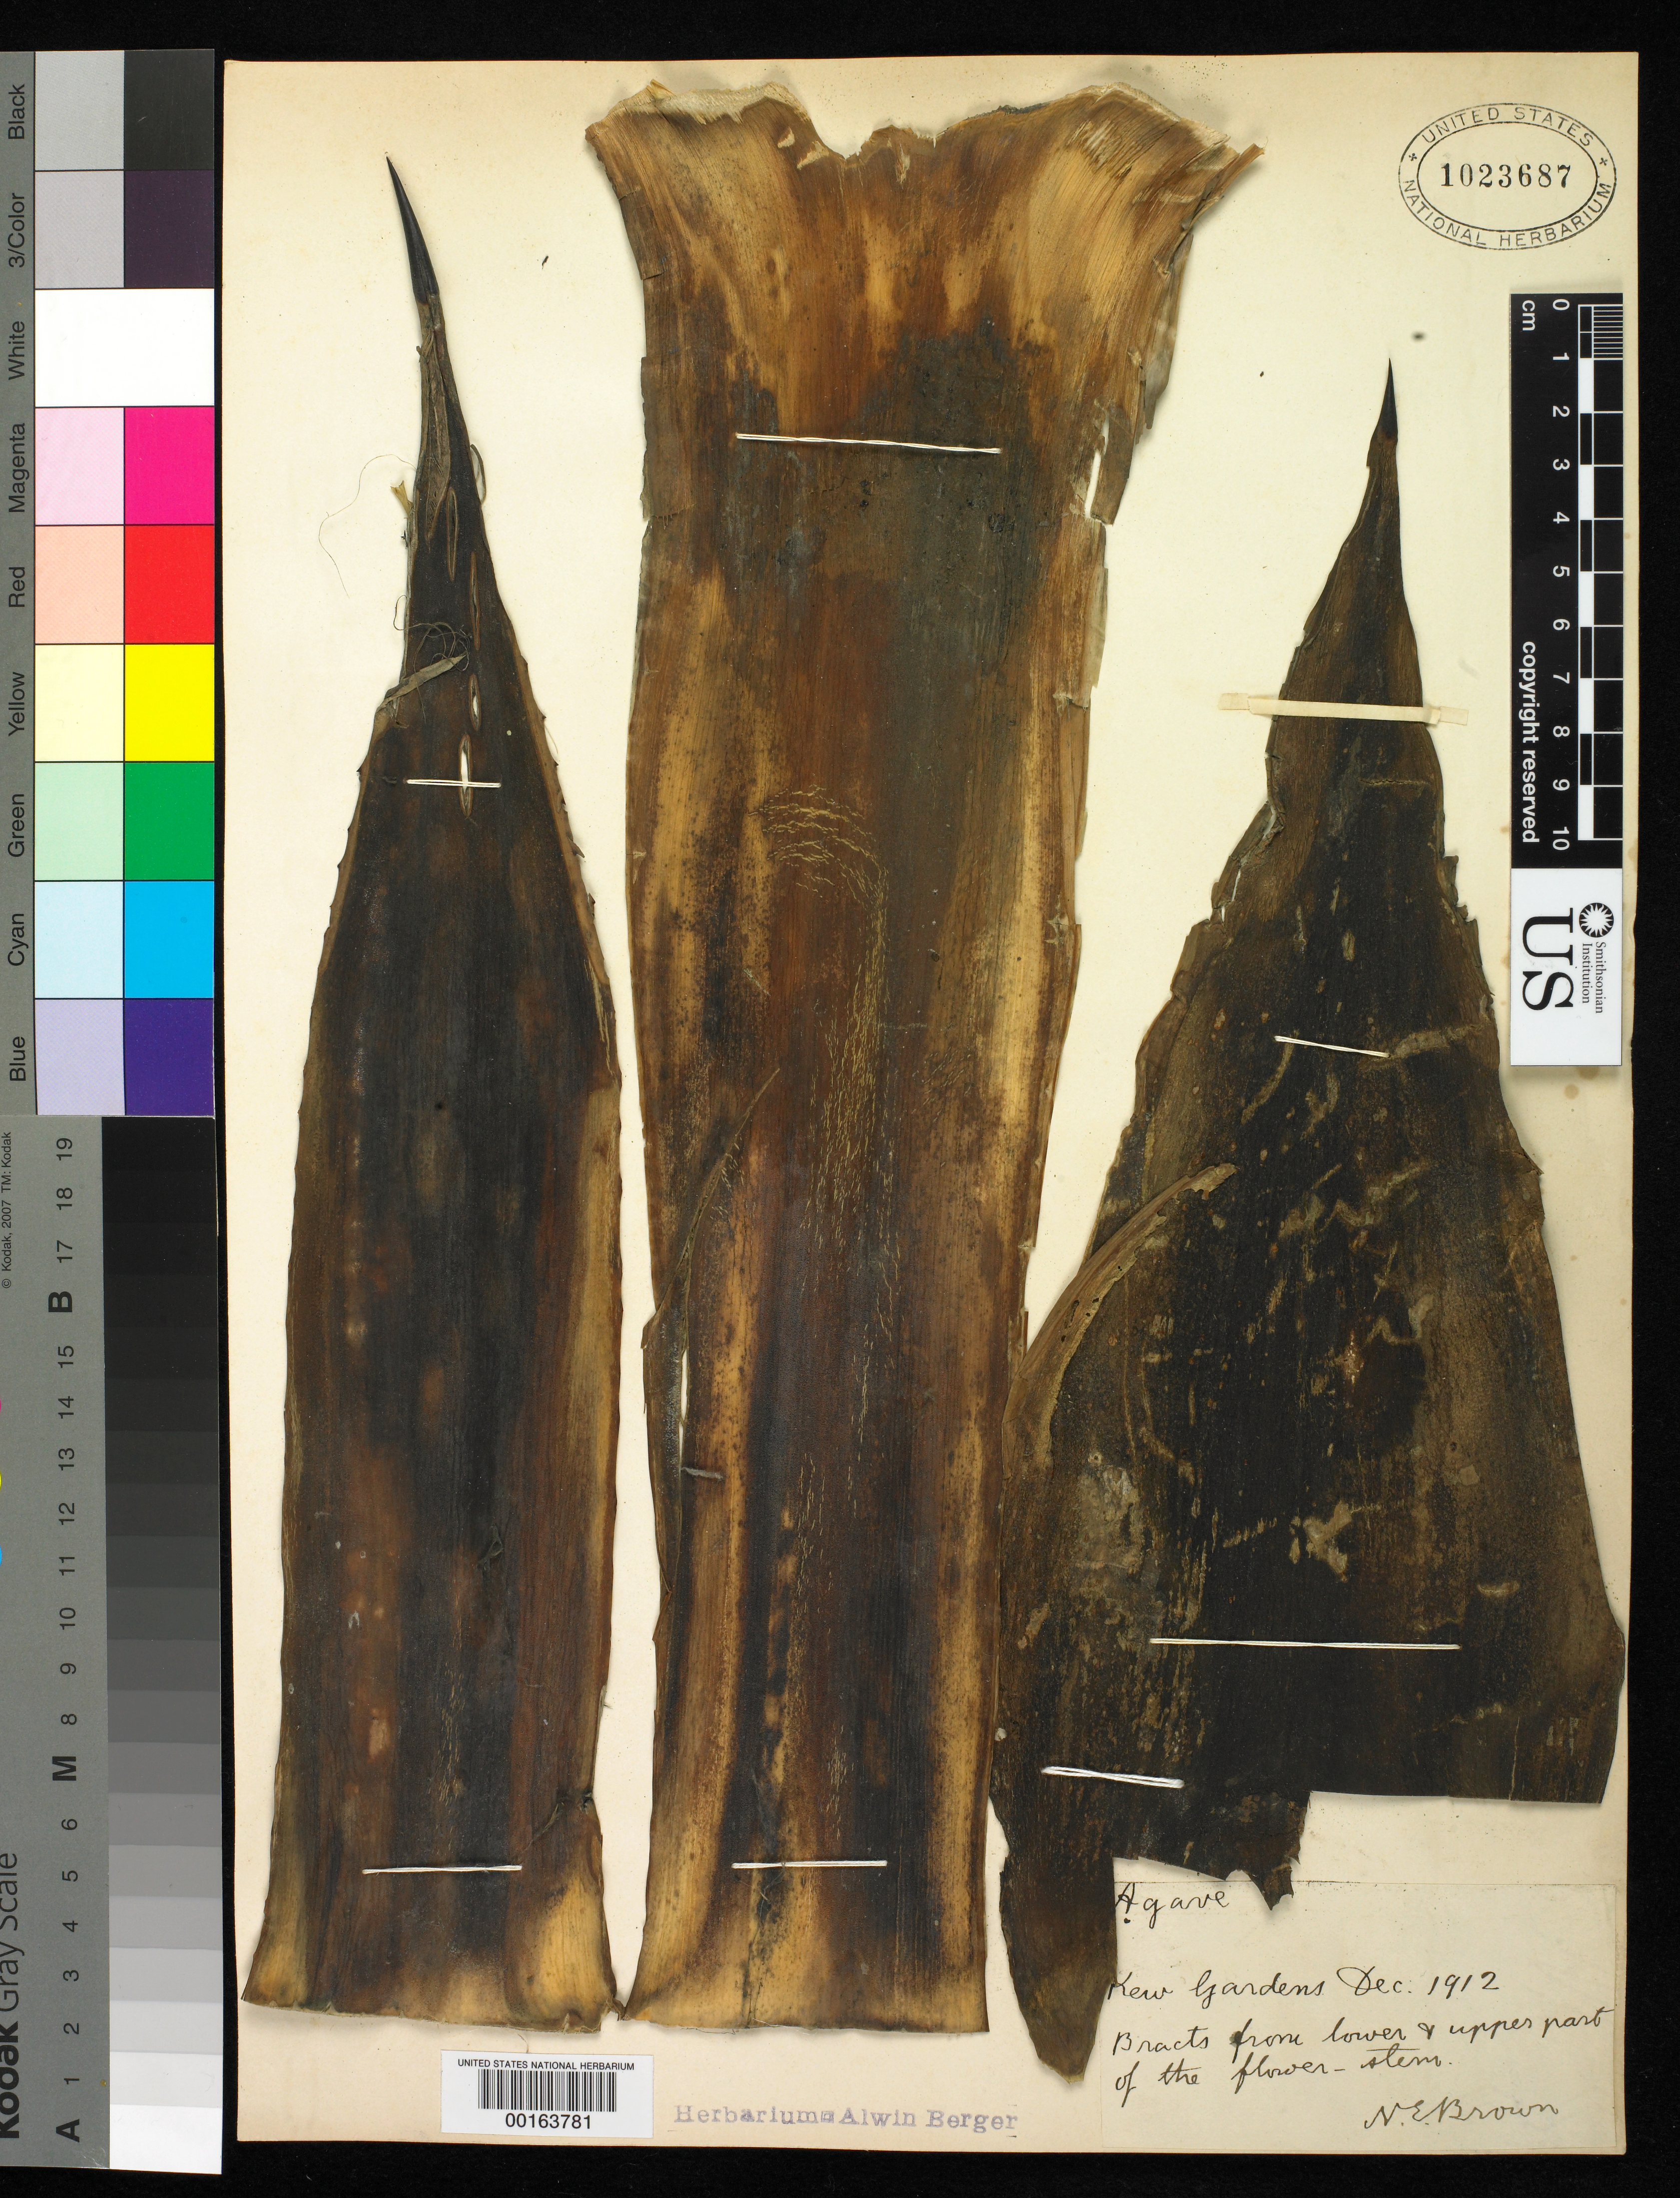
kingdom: Plantae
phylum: Tracheophyta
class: Liliopsida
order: Asparagales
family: Asparagaceae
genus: Agave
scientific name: Agave sp.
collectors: N. E. Brown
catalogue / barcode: US 1023687